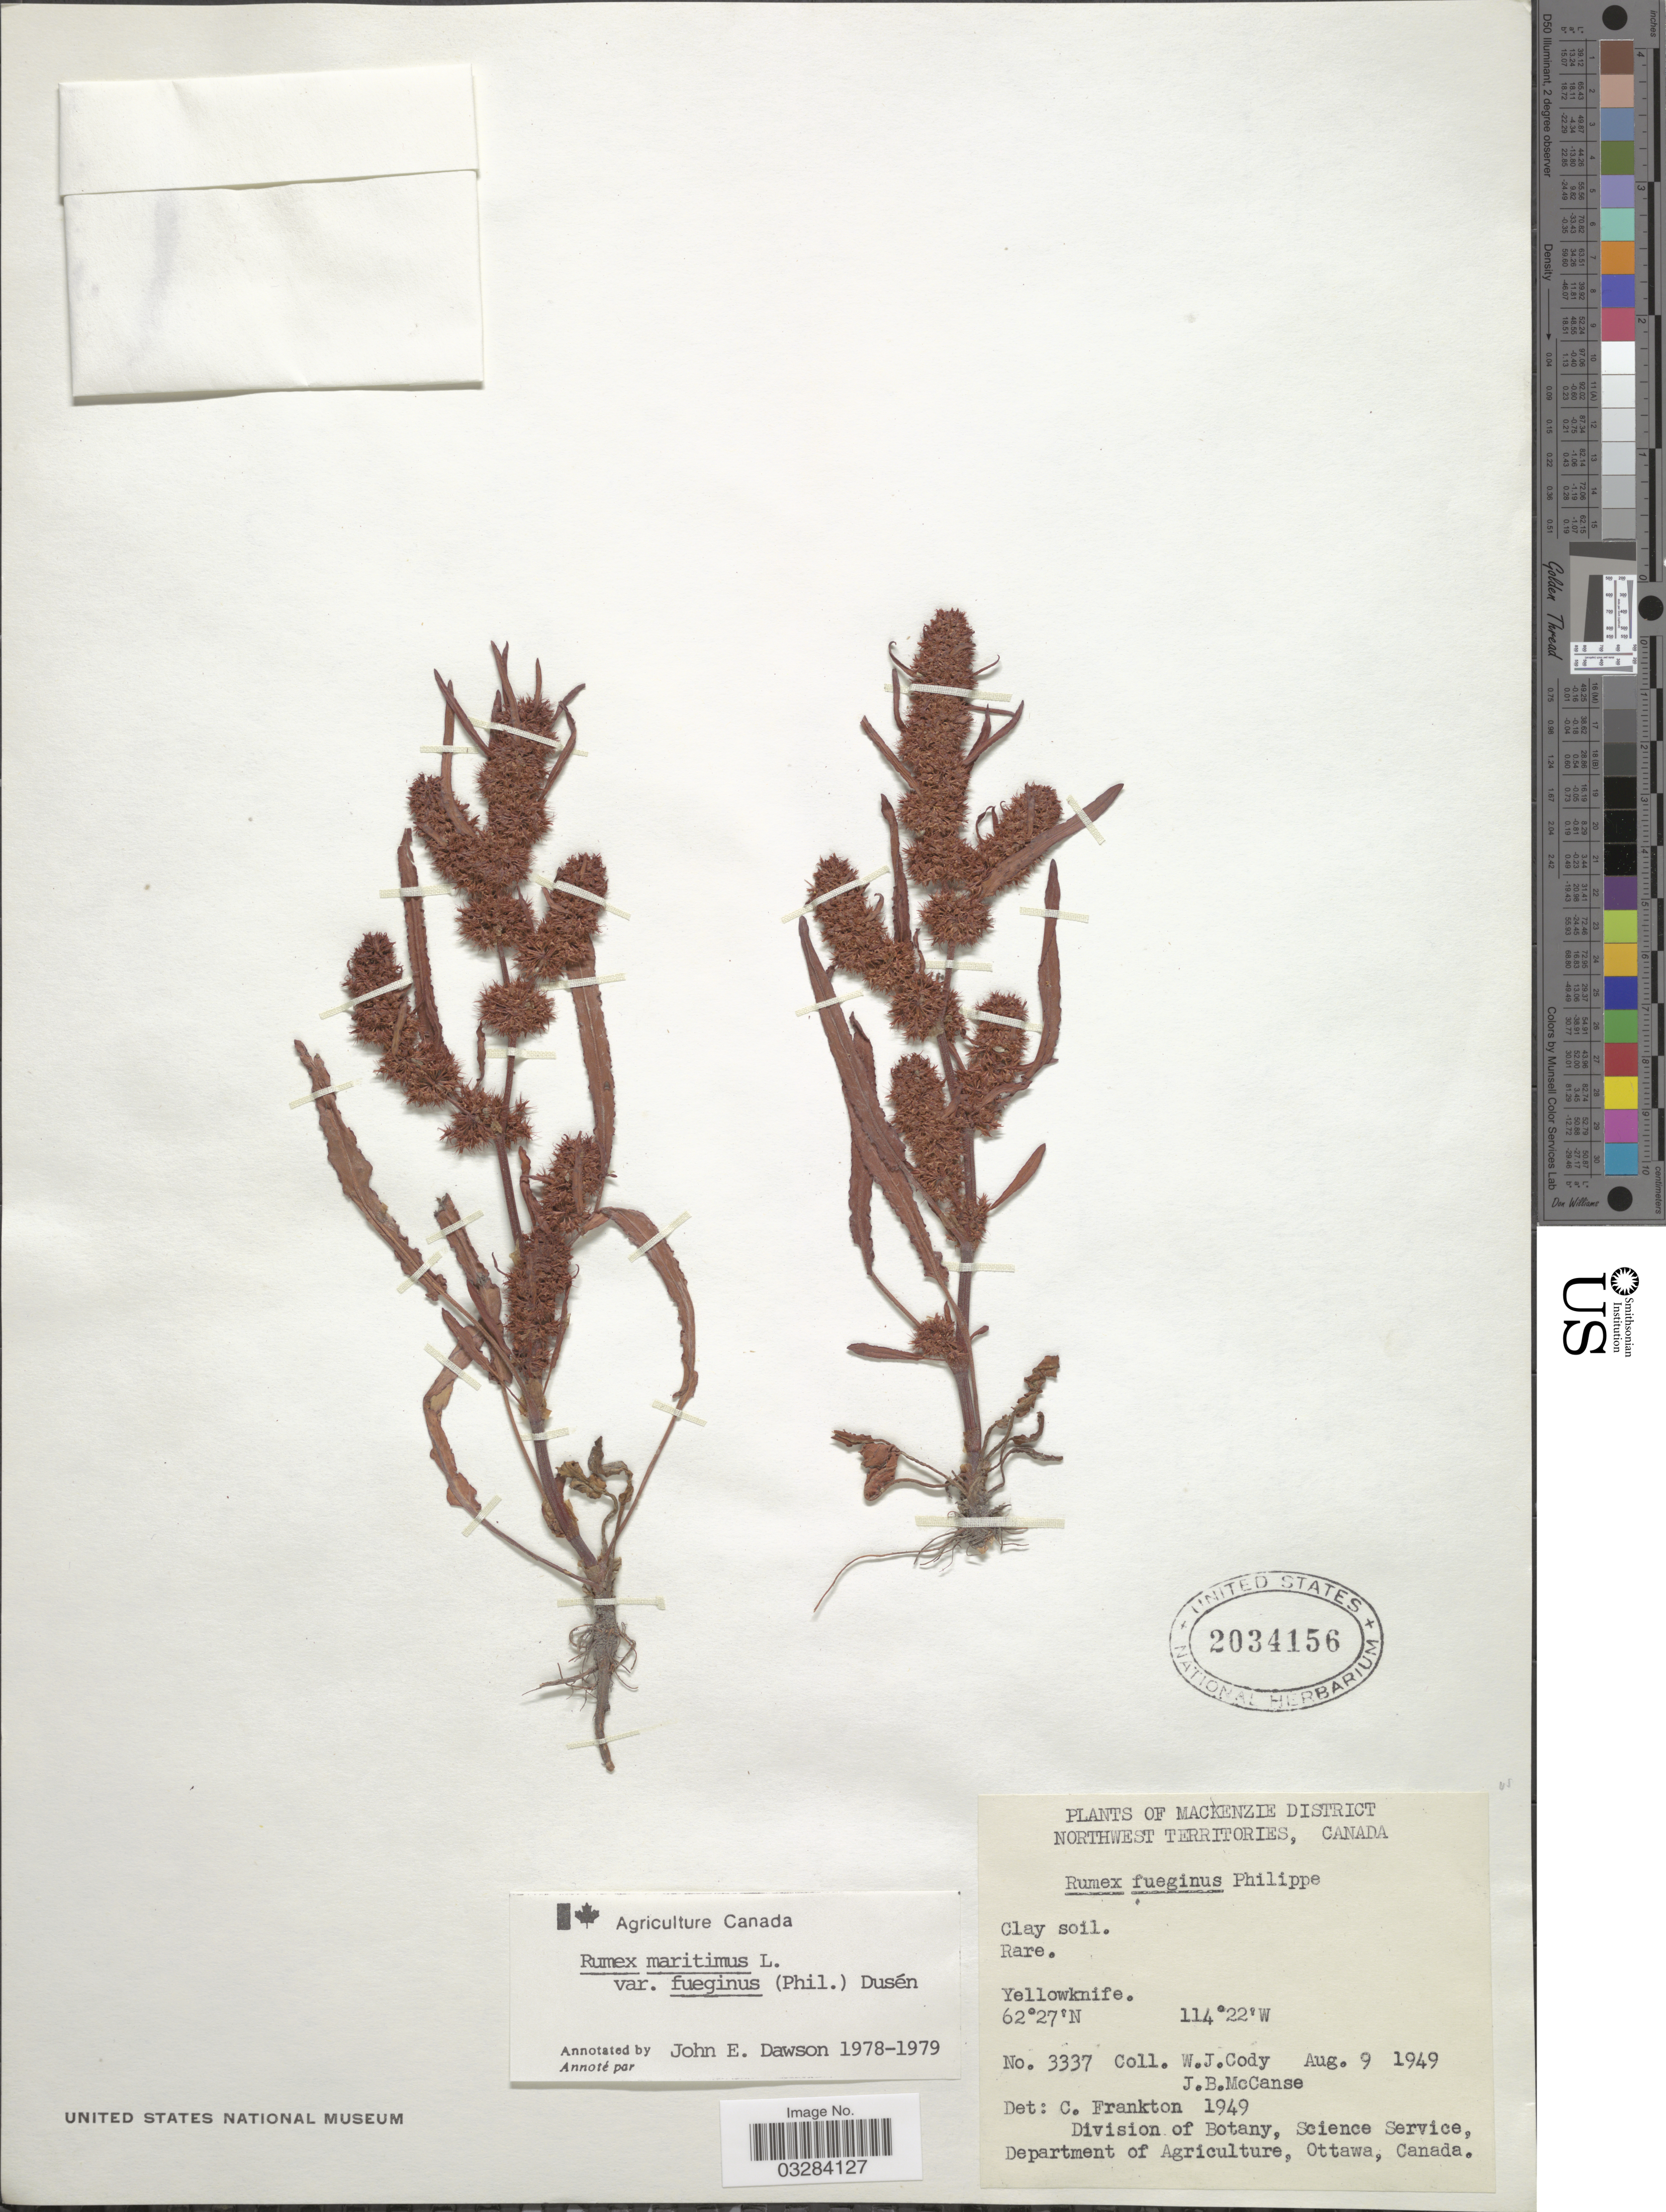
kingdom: Plantae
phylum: Tracheophyta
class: Magnoliopsida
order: Caryophyllales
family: Polygonaceae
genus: Rumex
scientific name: Rumex maritimus var. fueginus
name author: (Phil.) Dusén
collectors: W. Cody & J. McCanse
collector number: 3337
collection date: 1949-08-09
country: Canada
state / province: Northwest Territories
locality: Mackenzie District. Yellowknife.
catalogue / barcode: US 2034156